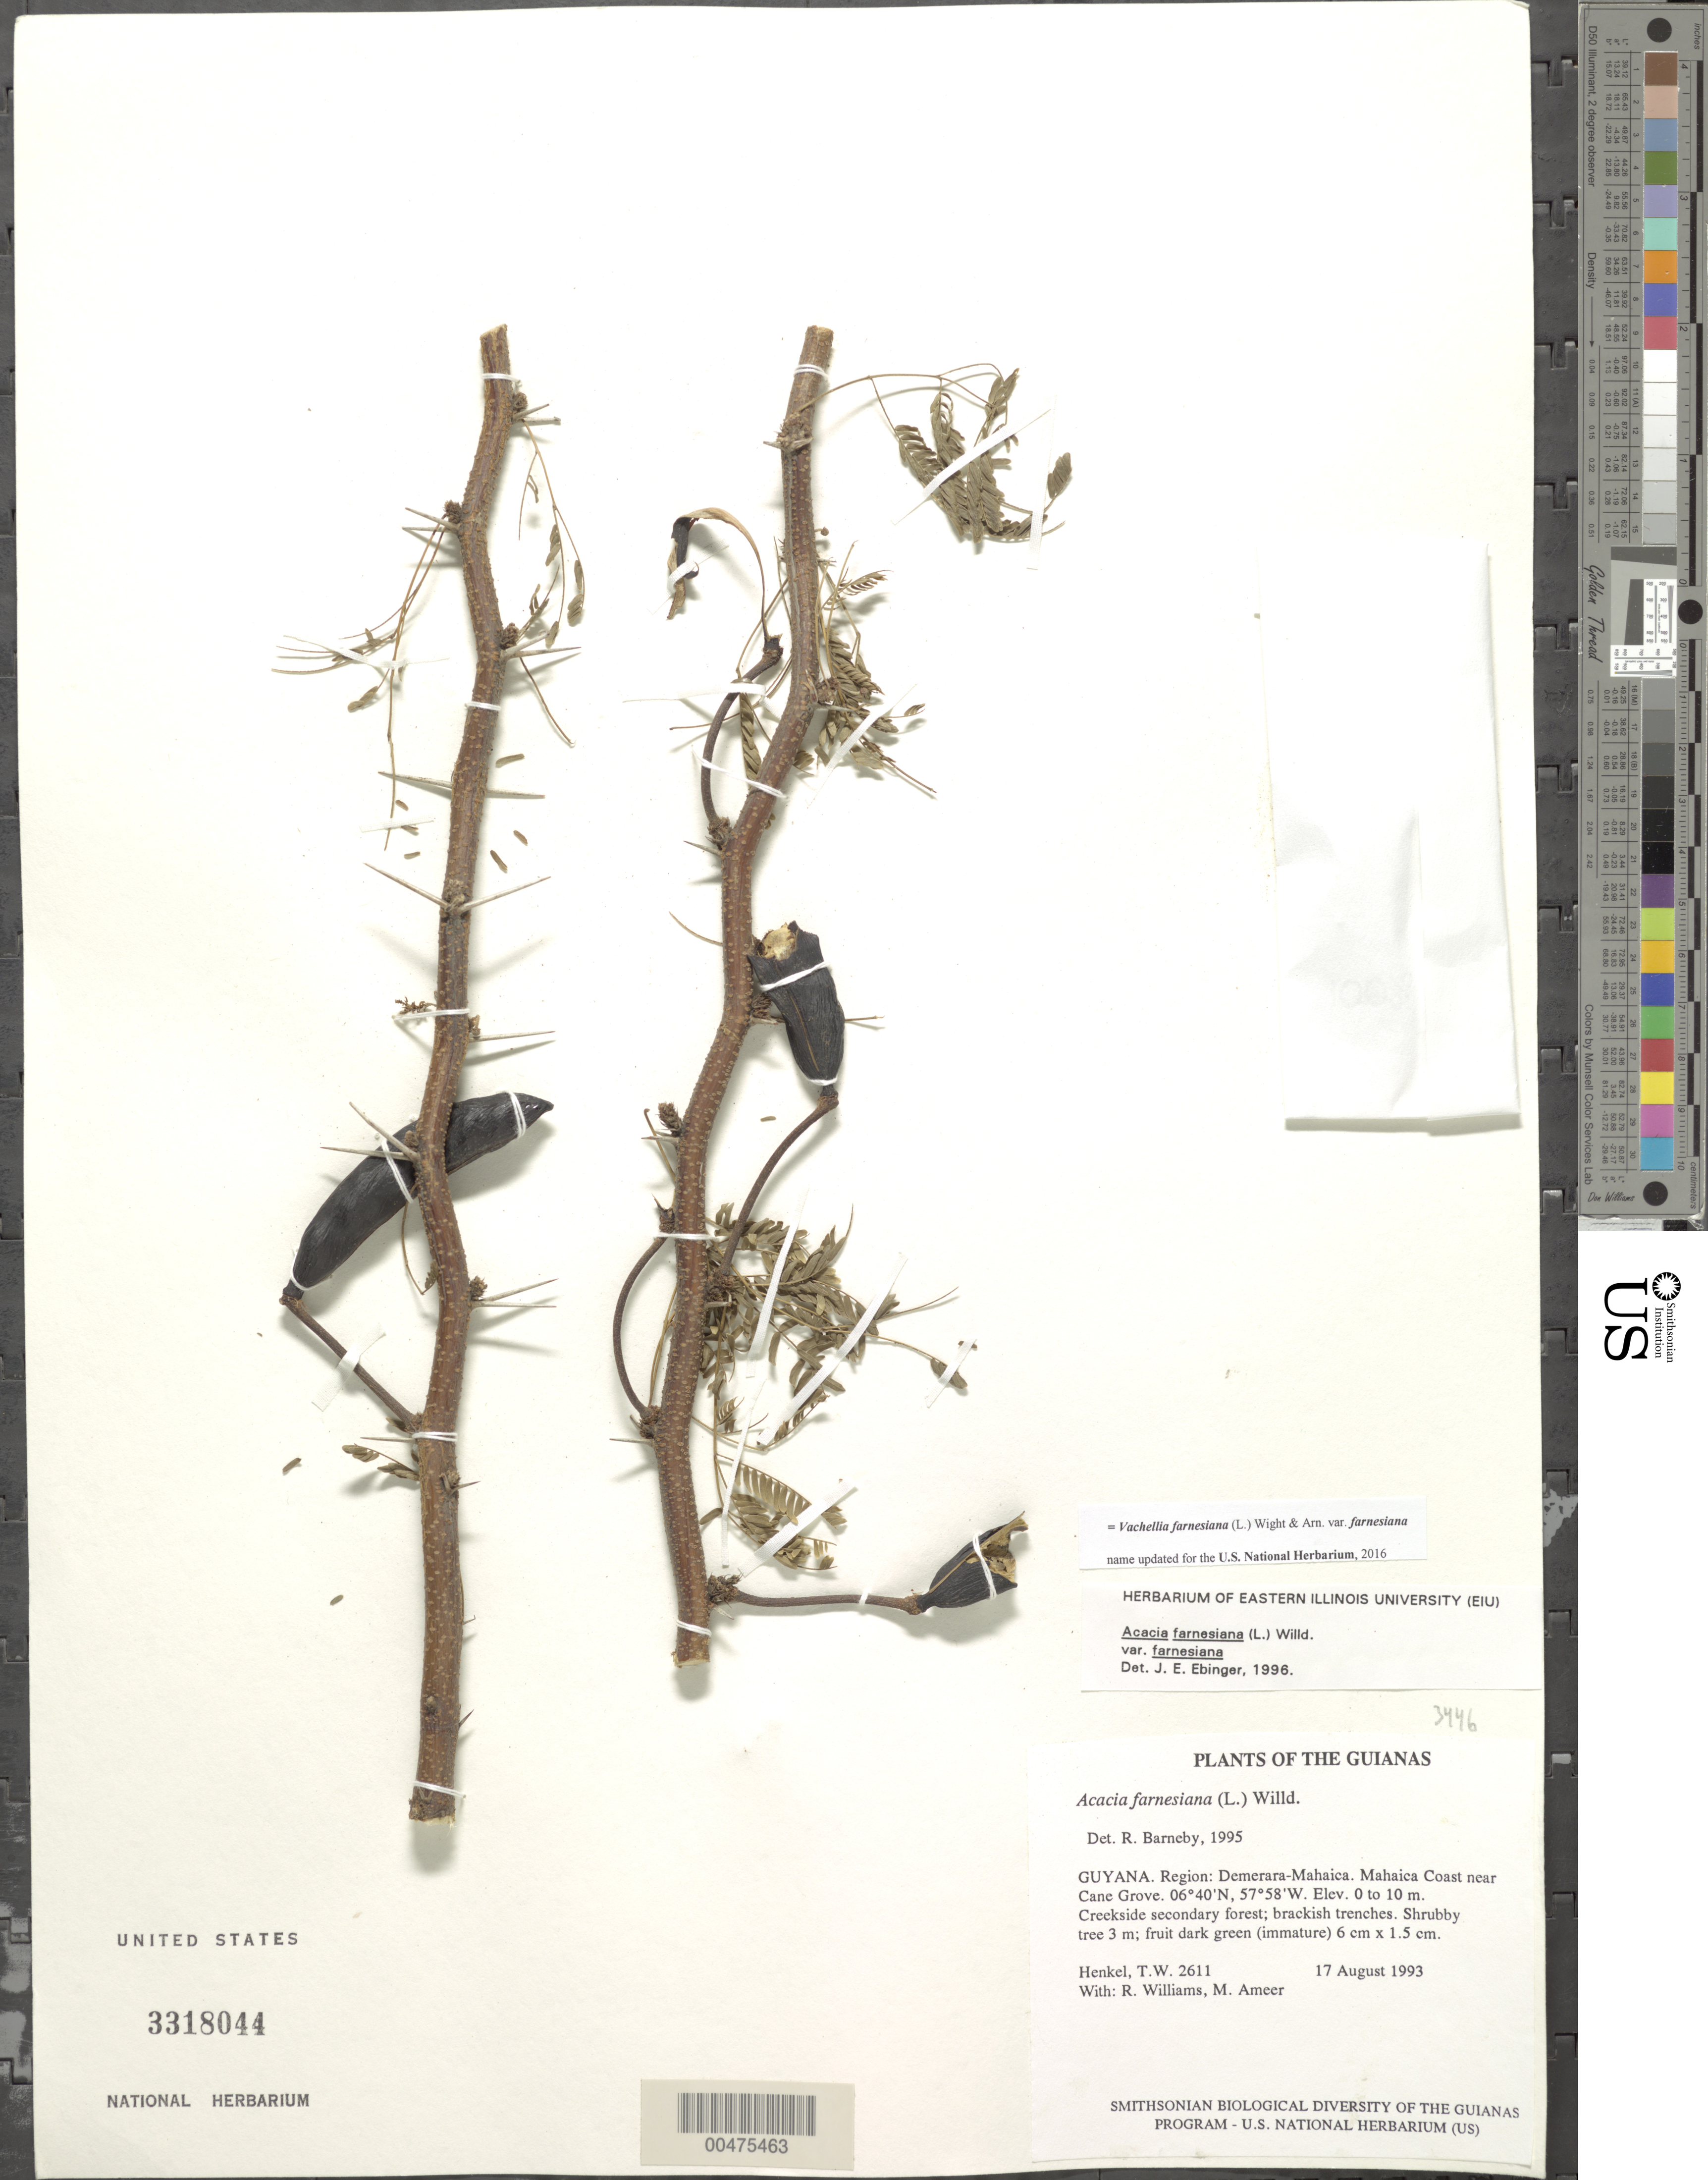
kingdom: Plantae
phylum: Tracheophyta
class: Magnoliopsida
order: Fabales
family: Fabaceae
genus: Vachellia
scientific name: Vachellia farnesiana var. farnesiana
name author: (L.) Wight & Arn.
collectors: T. Henkel, R. Williams & M. Ameer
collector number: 2611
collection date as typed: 17 August 1993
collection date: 1993-08-17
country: Guyana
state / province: Demerara-Mahaica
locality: Mahaica Coast near Cane Grove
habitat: Creekside secondary forest; brackish trenches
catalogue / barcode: US 3318044